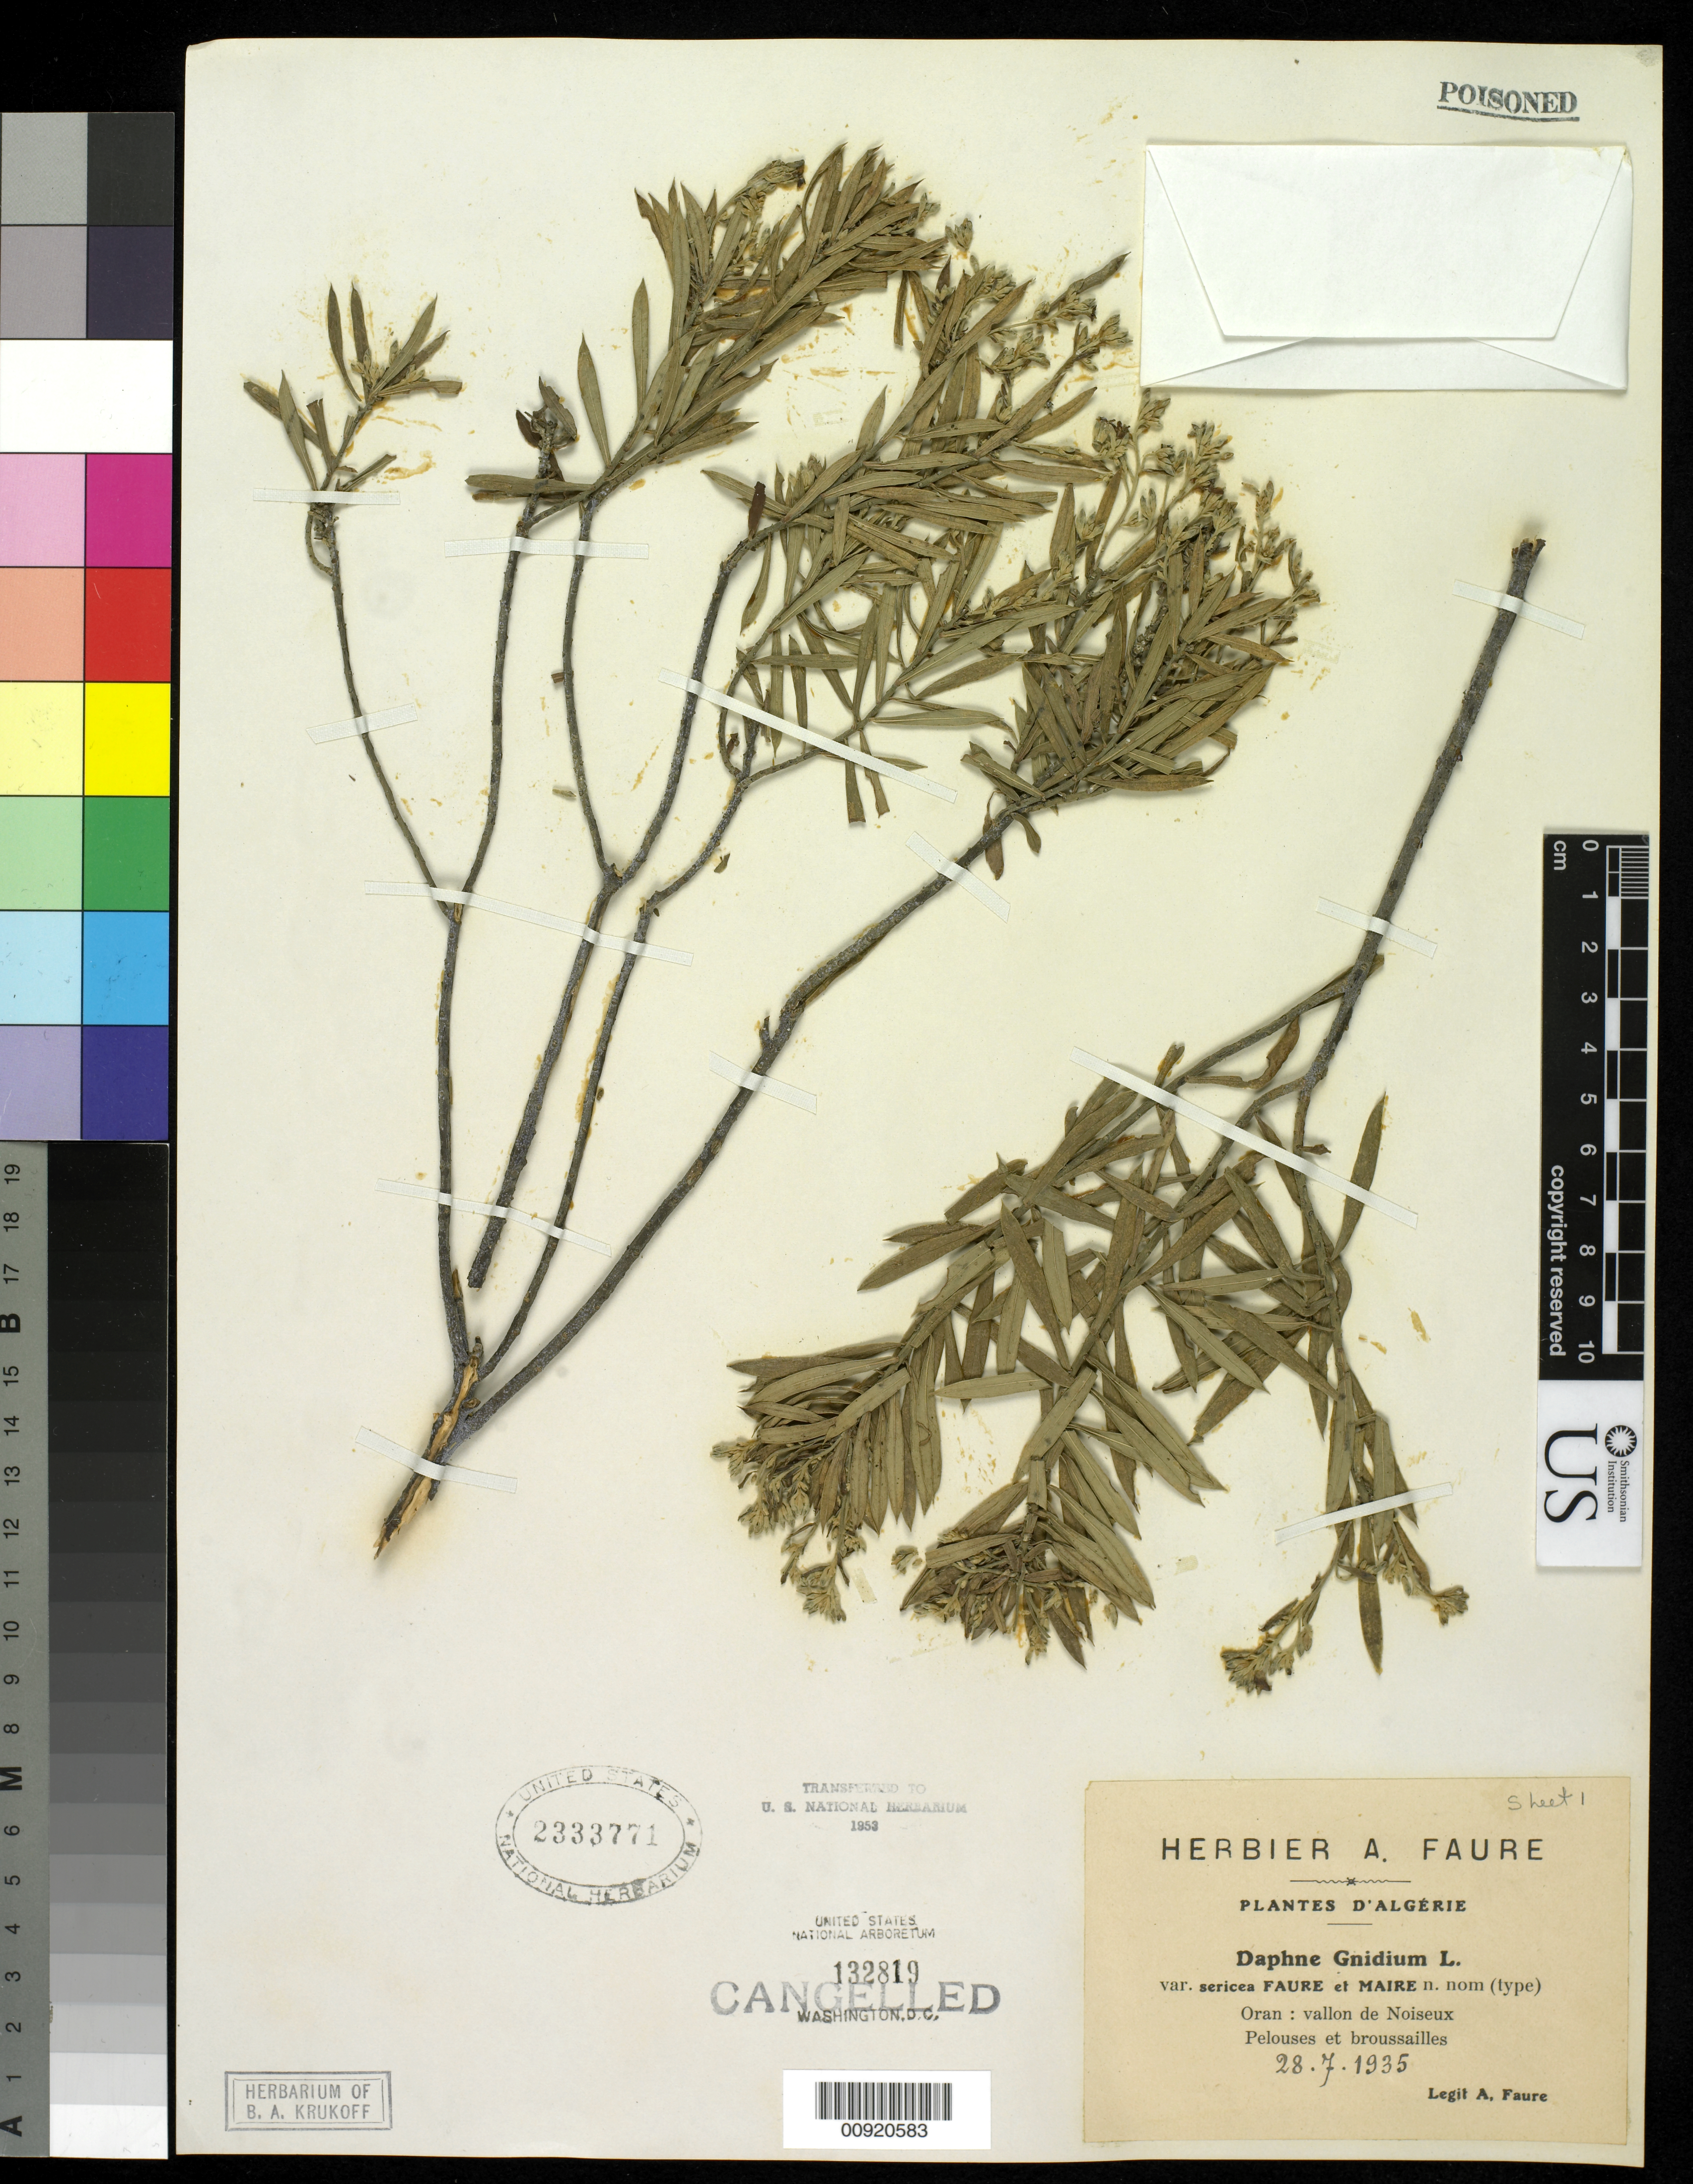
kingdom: Plantae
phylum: Tracheophyta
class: Magnoliopsida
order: Malvales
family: Thymelaeaceae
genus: Daphne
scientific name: Daphne gnidium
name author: L.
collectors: A. Faure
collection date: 1935-07-28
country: Algeria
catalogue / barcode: US 2333771